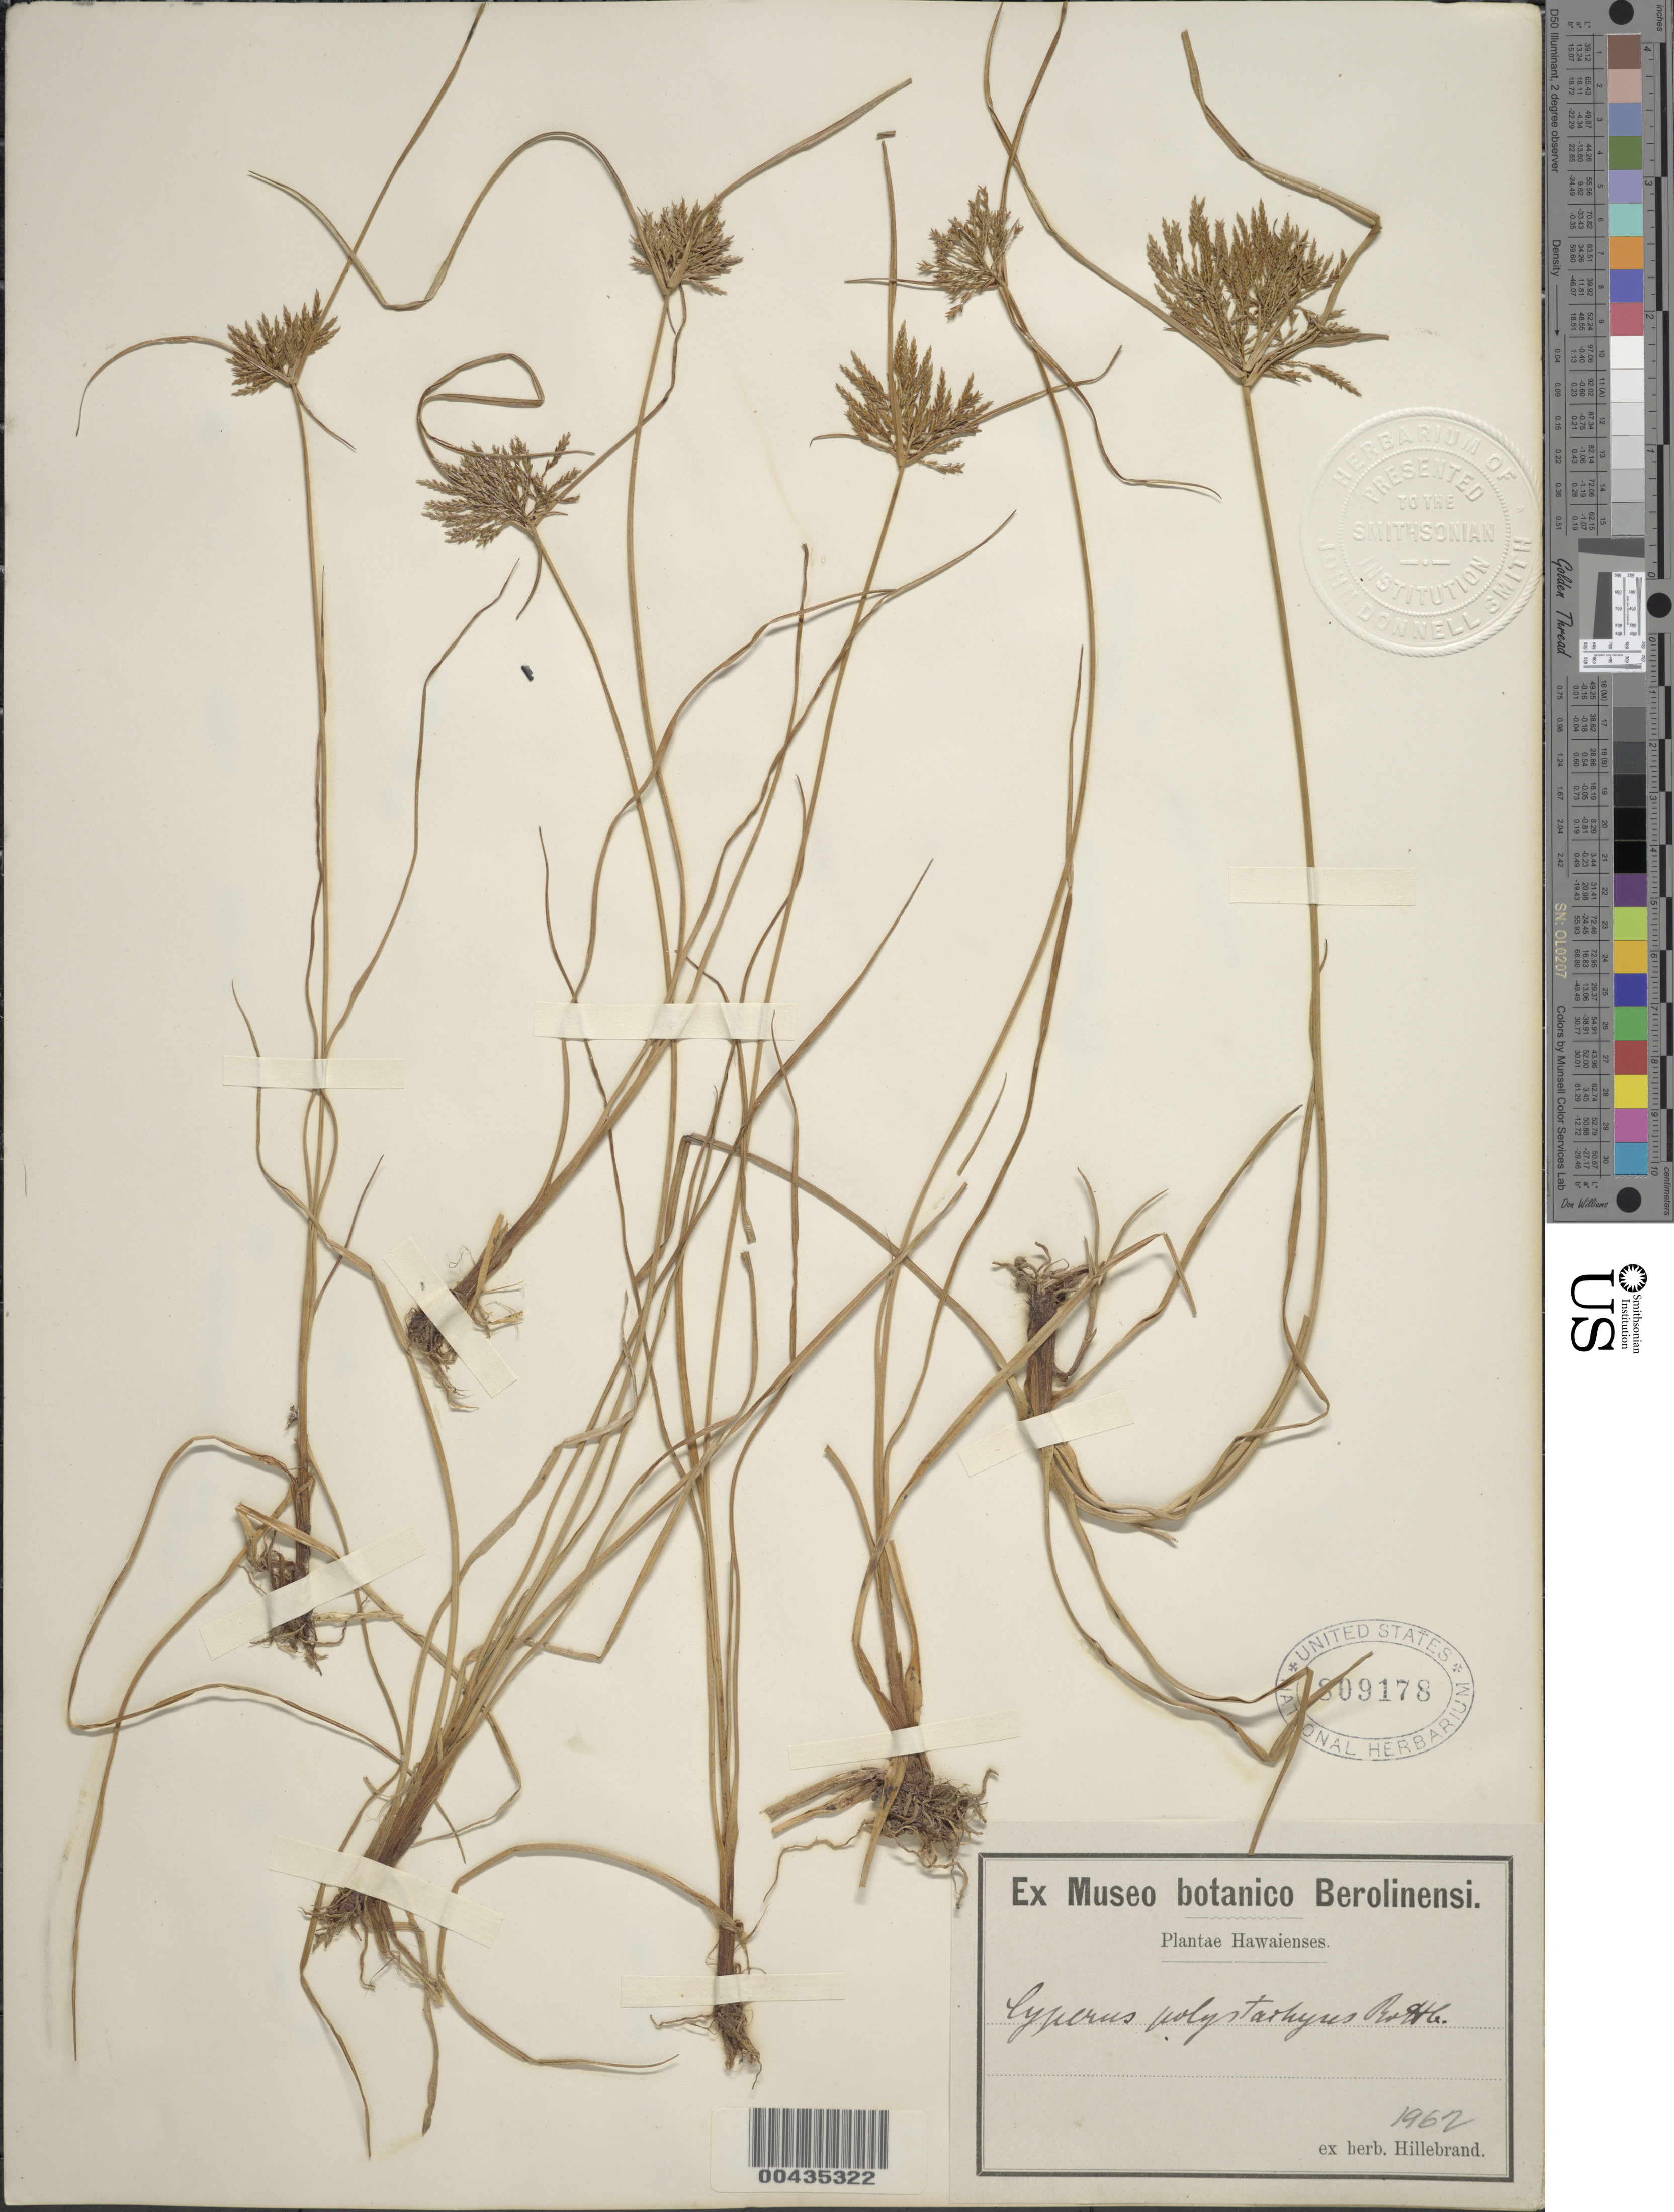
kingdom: Plantae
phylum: Tracheophyta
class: Liliopsida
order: Poales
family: Cyperaceae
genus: Cyperus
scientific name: Cyperus polystachyos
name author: Rottb.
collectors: W. Hillebrand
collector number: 1962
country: United States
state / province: Hawaii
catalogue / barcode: US 809178